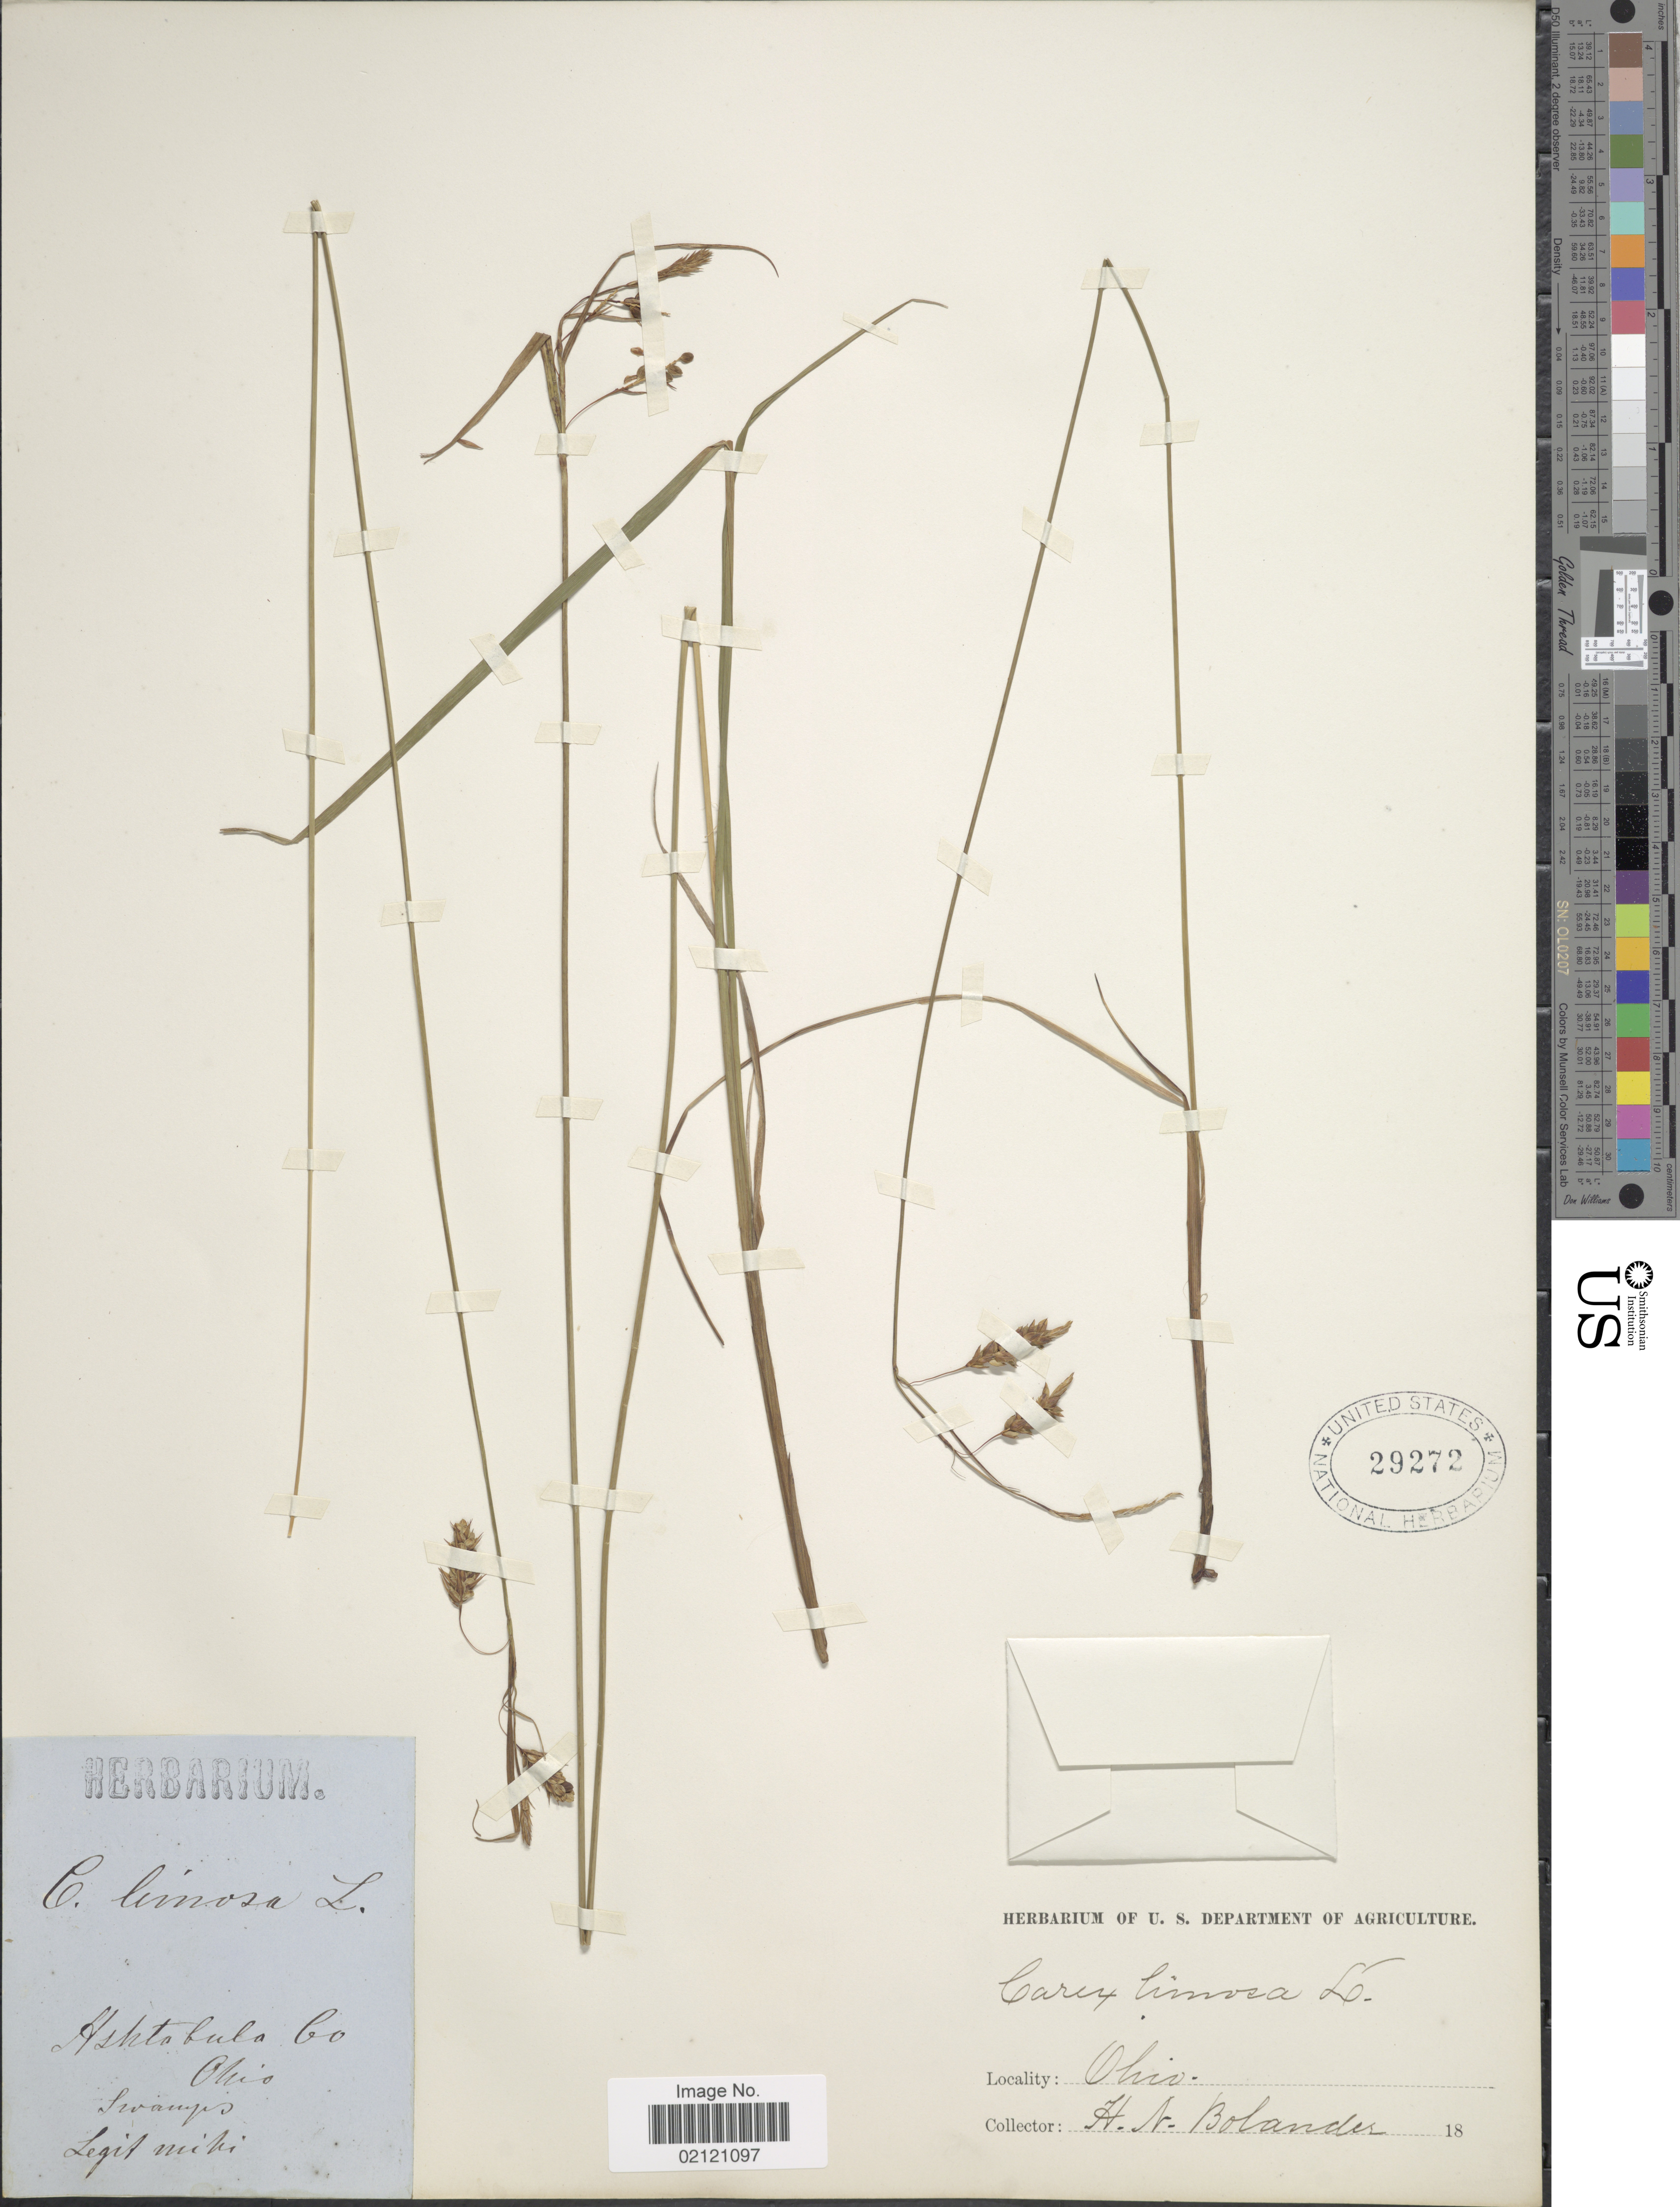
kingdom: Plantae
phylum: Tracheophyta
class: Liliopsida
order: Poales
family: Cyperaceae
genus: Carex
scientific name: Carex limosa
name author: L.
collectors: H. Bolander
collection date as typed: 18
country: United States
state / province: Ohio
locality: Ashtabula Co.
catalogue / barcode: US 29272